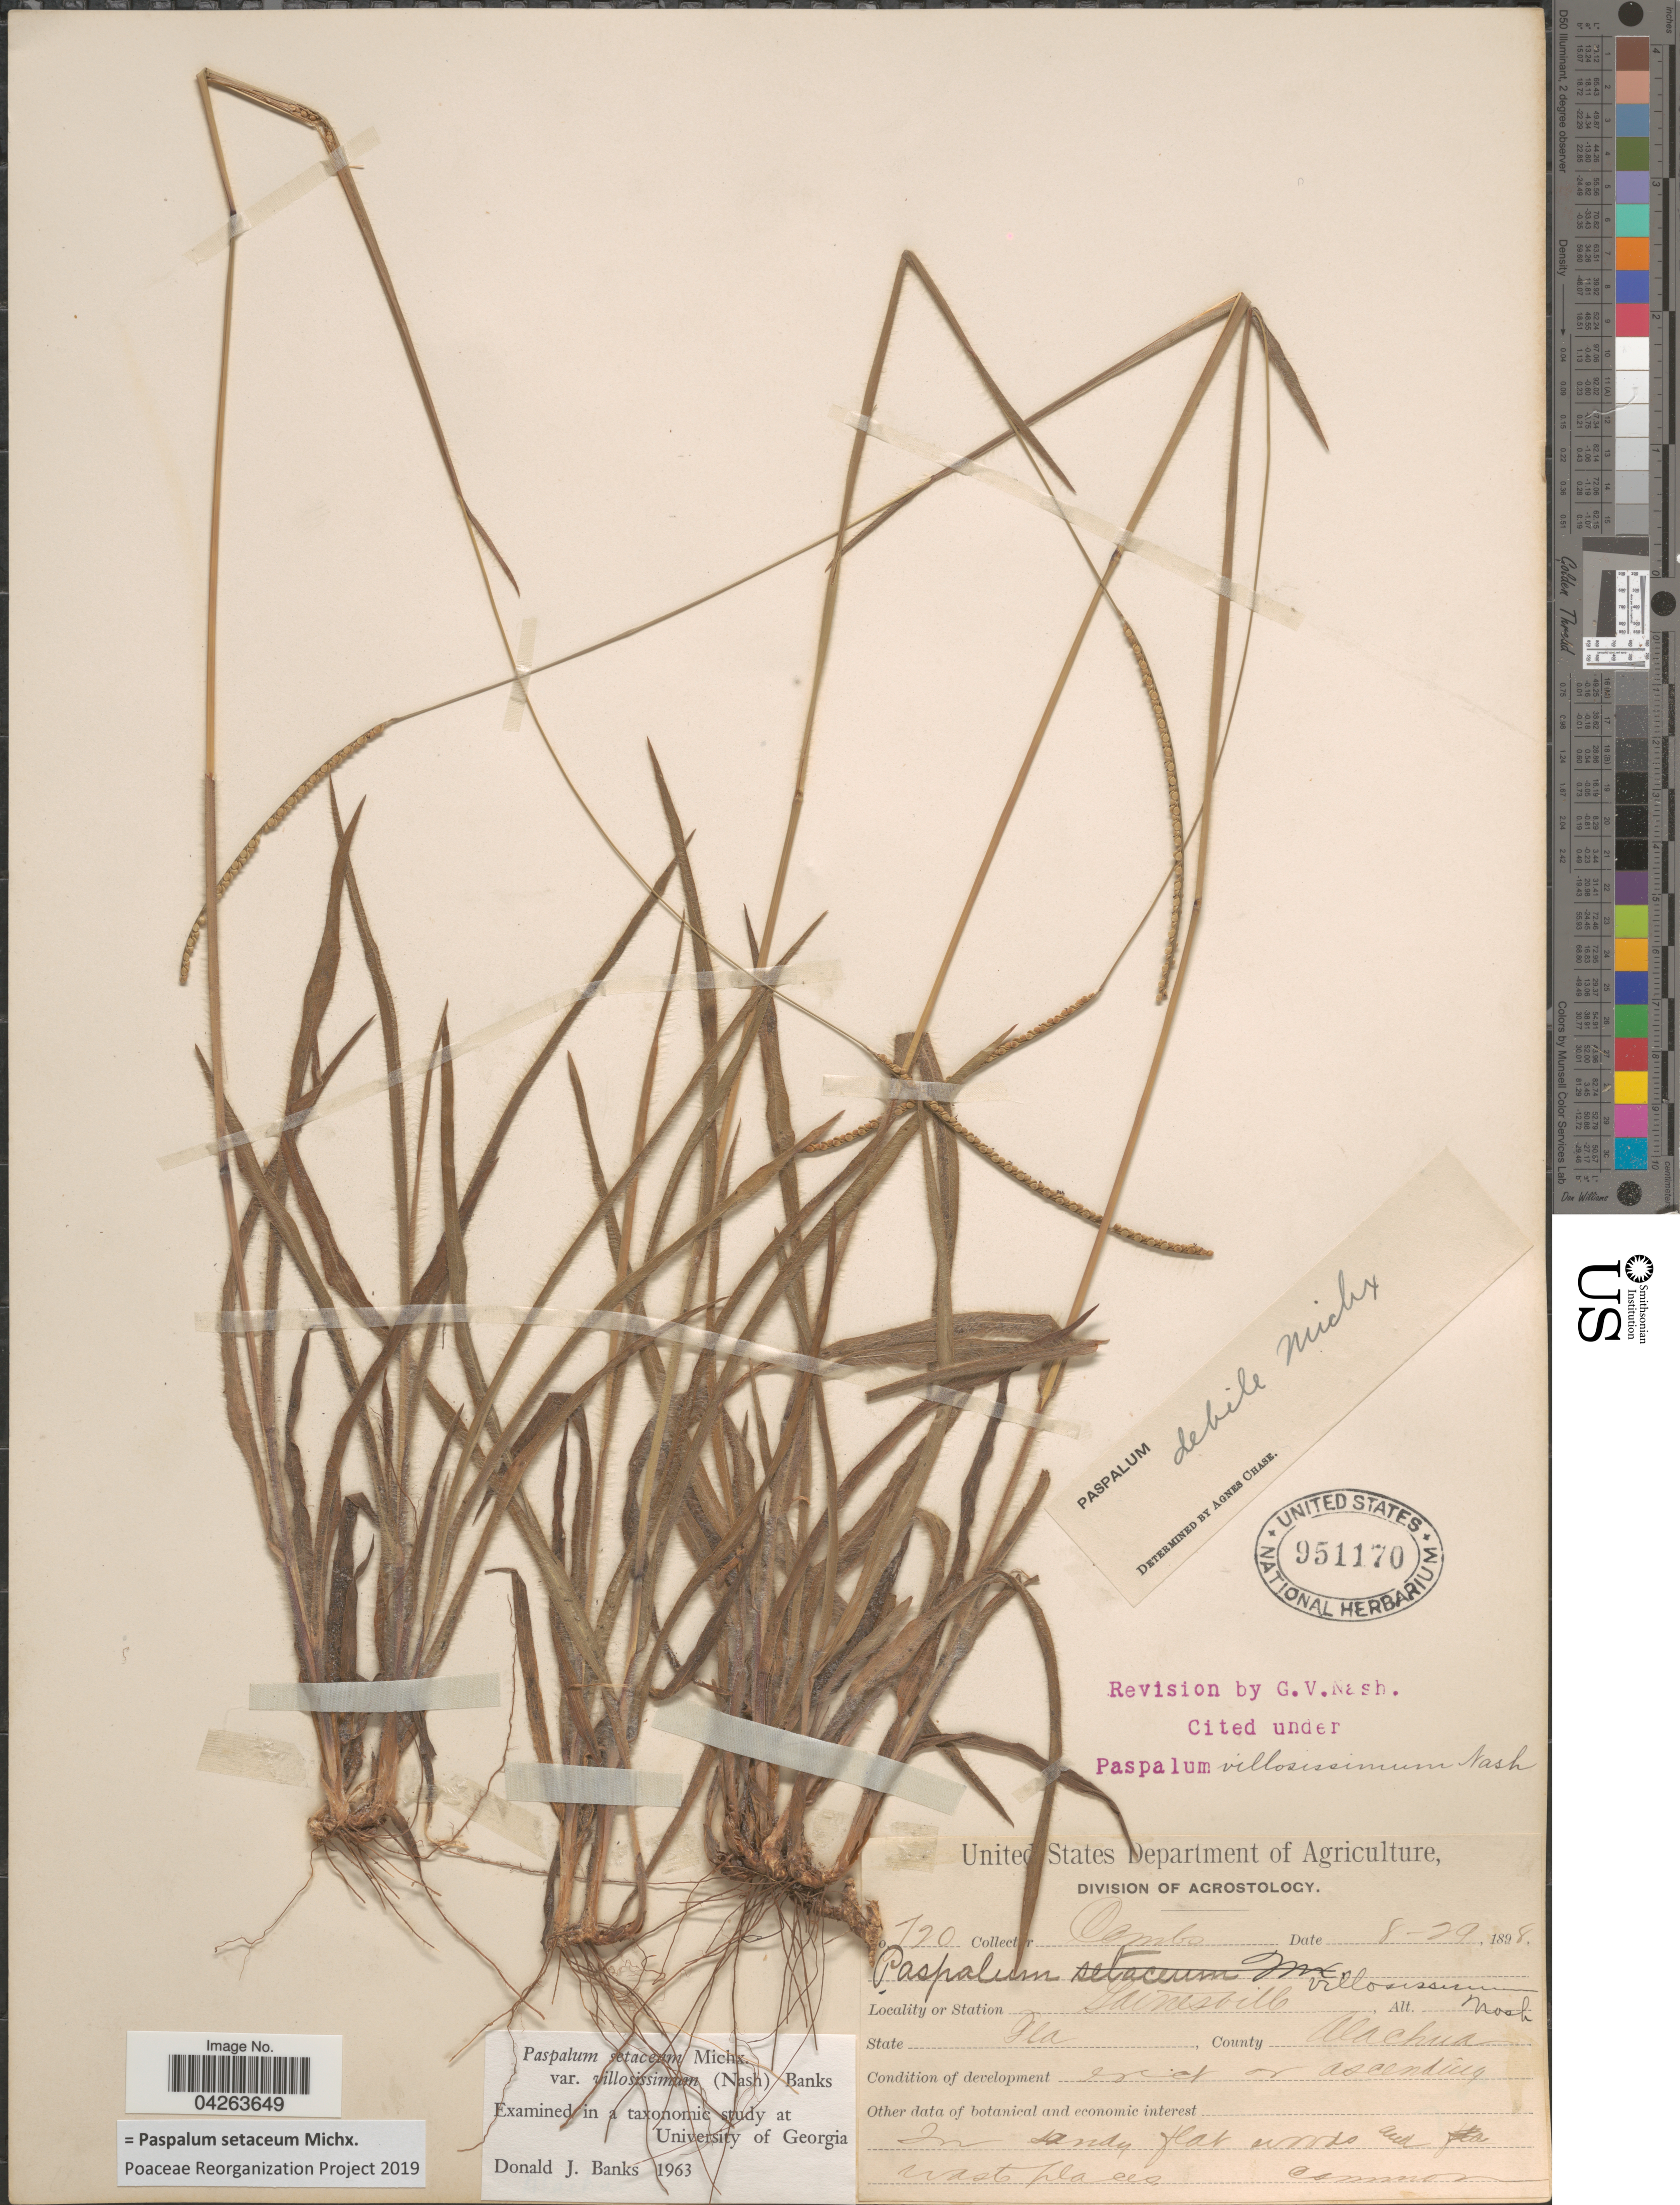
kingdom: Plantae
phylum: Tracheophyta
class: Liliopsida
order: Poales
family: Poaceae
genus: Paspalum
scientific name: Paspalum setaceum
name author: Michx.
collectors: -. Combs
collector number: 720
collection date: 1898-08-29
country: United States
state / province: Florida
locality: Gainesville. County Alachua.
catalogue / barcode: US 951170